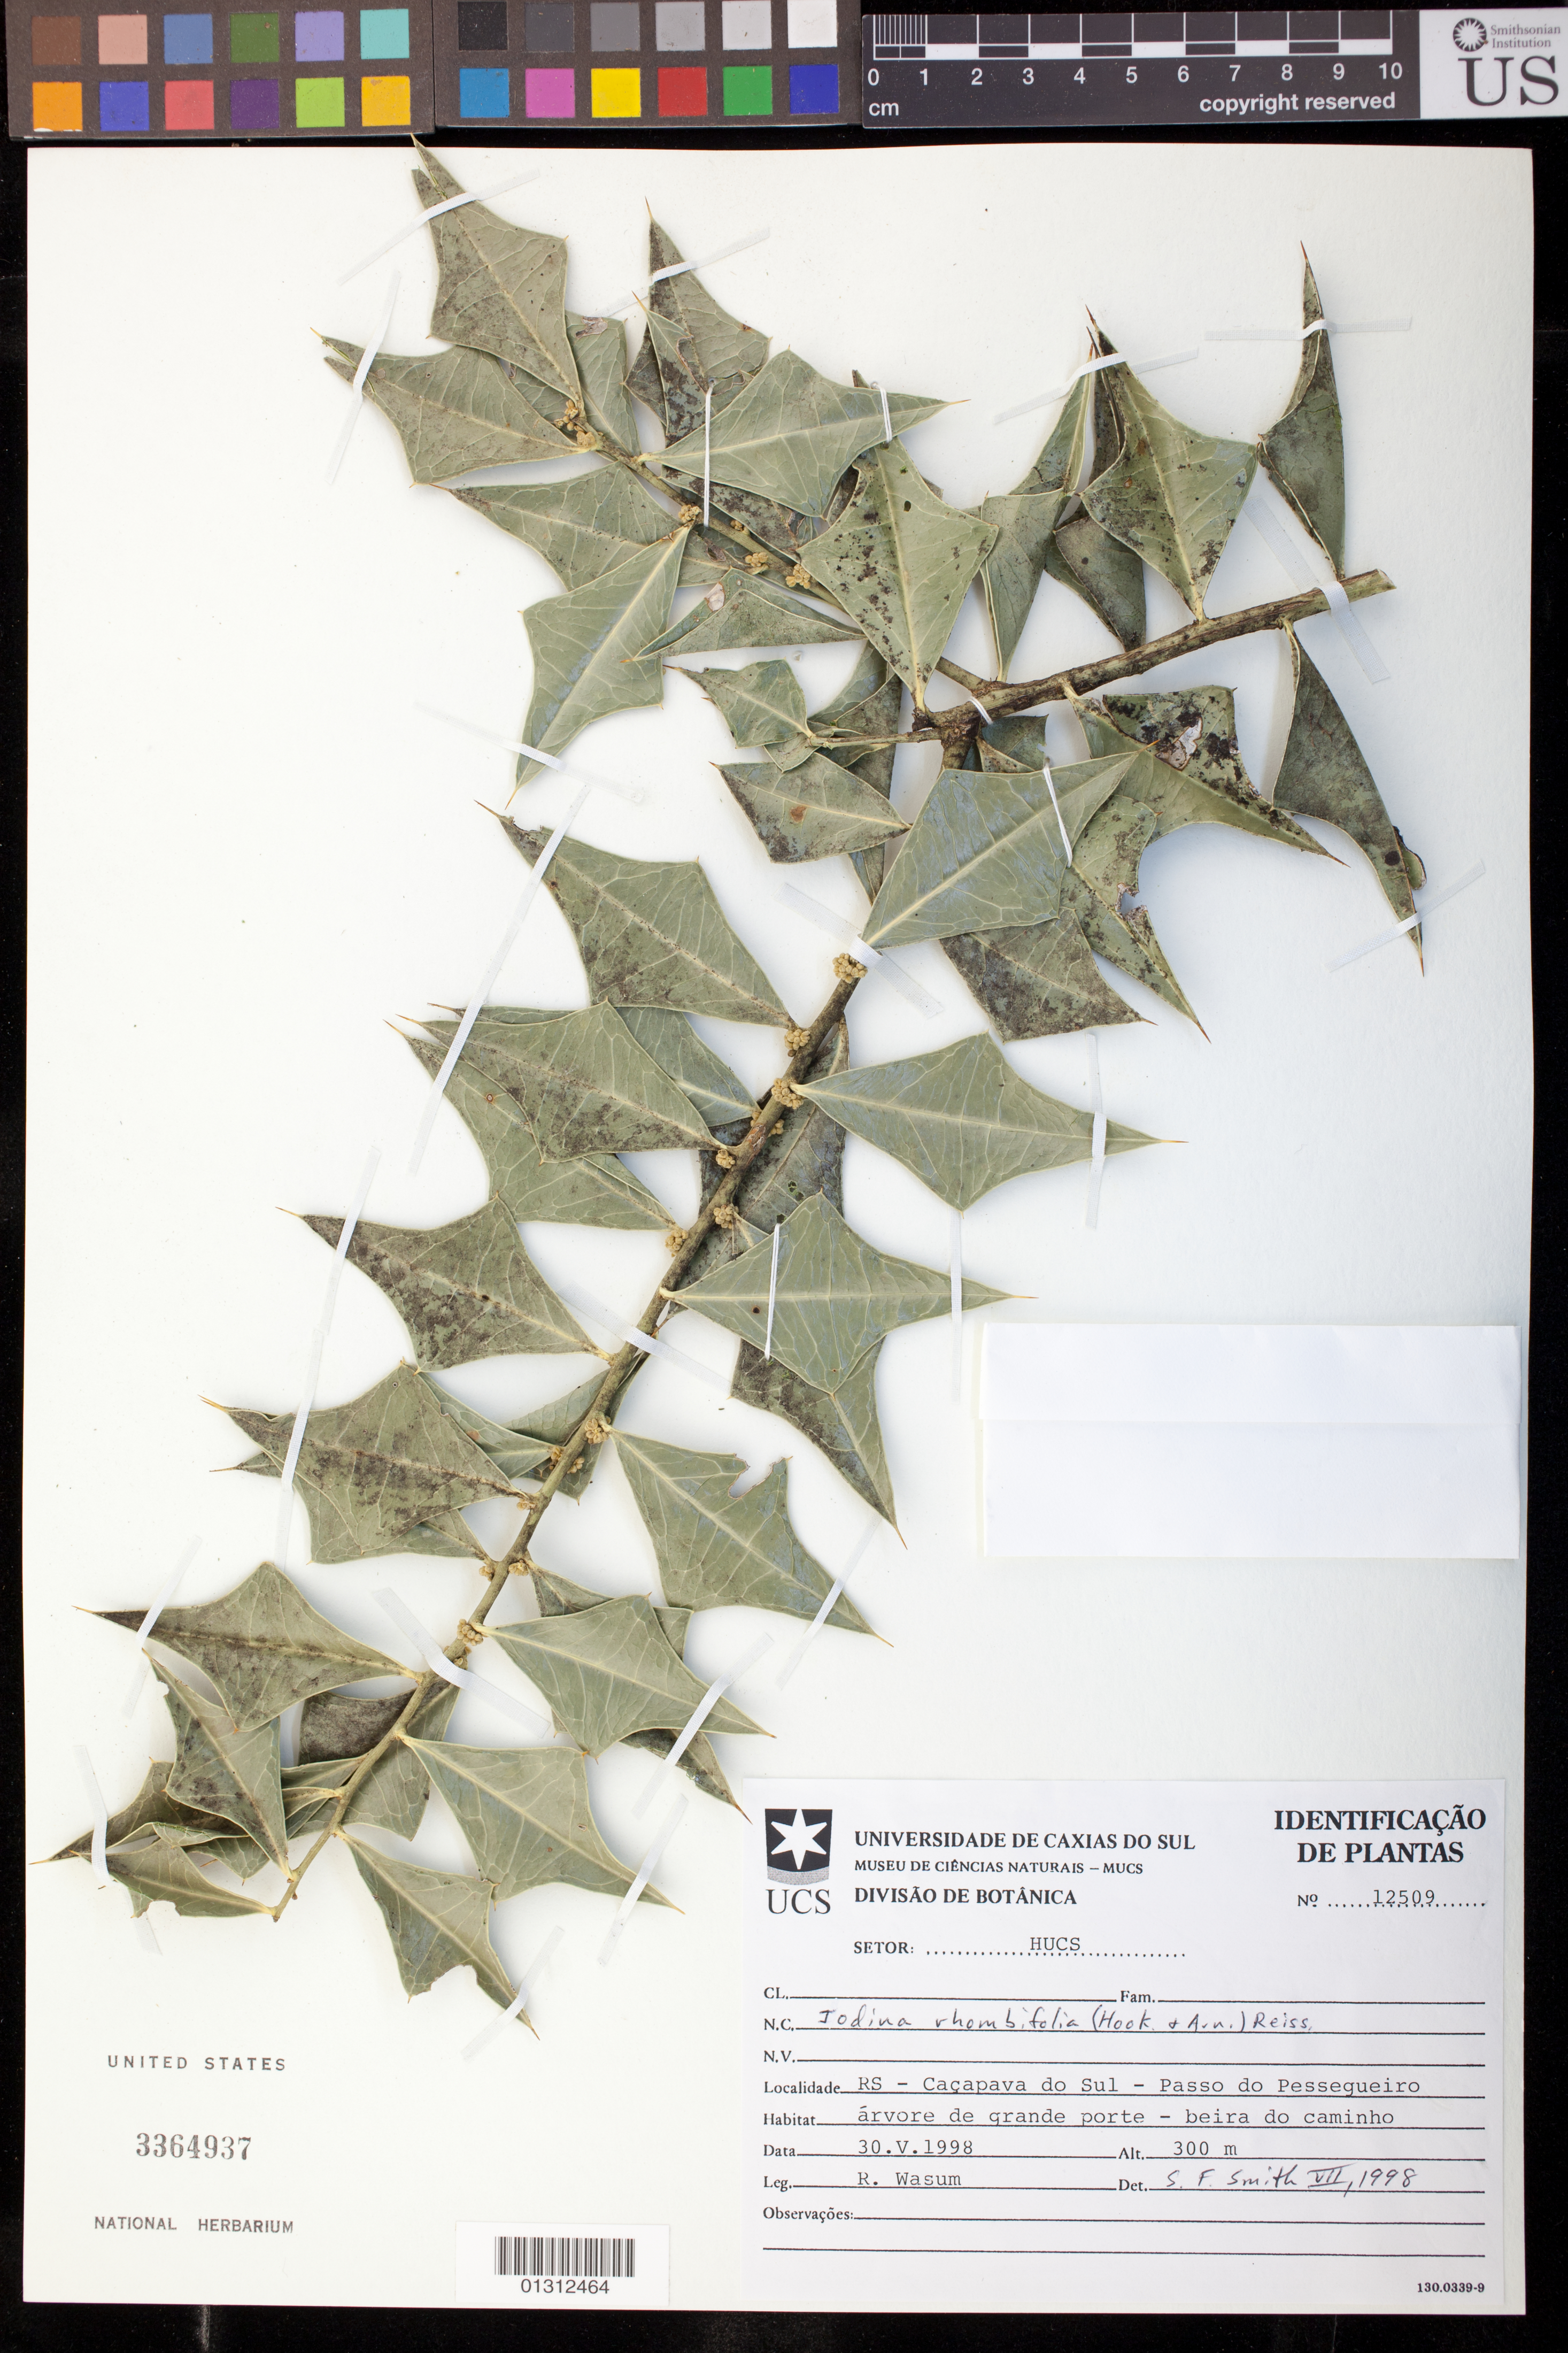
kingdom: Plantae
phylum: Tracheophyta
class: Magnoliopsida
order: Santalales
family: Cervantesiaceae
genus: Jodina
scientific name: Jodina rhombifolia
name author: (Hook. & Arn.) Reissek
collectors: R. Wasum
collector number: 12509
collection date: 1998-05-30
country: Brazil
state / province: Rio Grande do Sul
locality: RS - Ca├ºapava do Sul - Passo do Pessegueiro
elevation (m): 300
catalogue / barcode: US 3364937